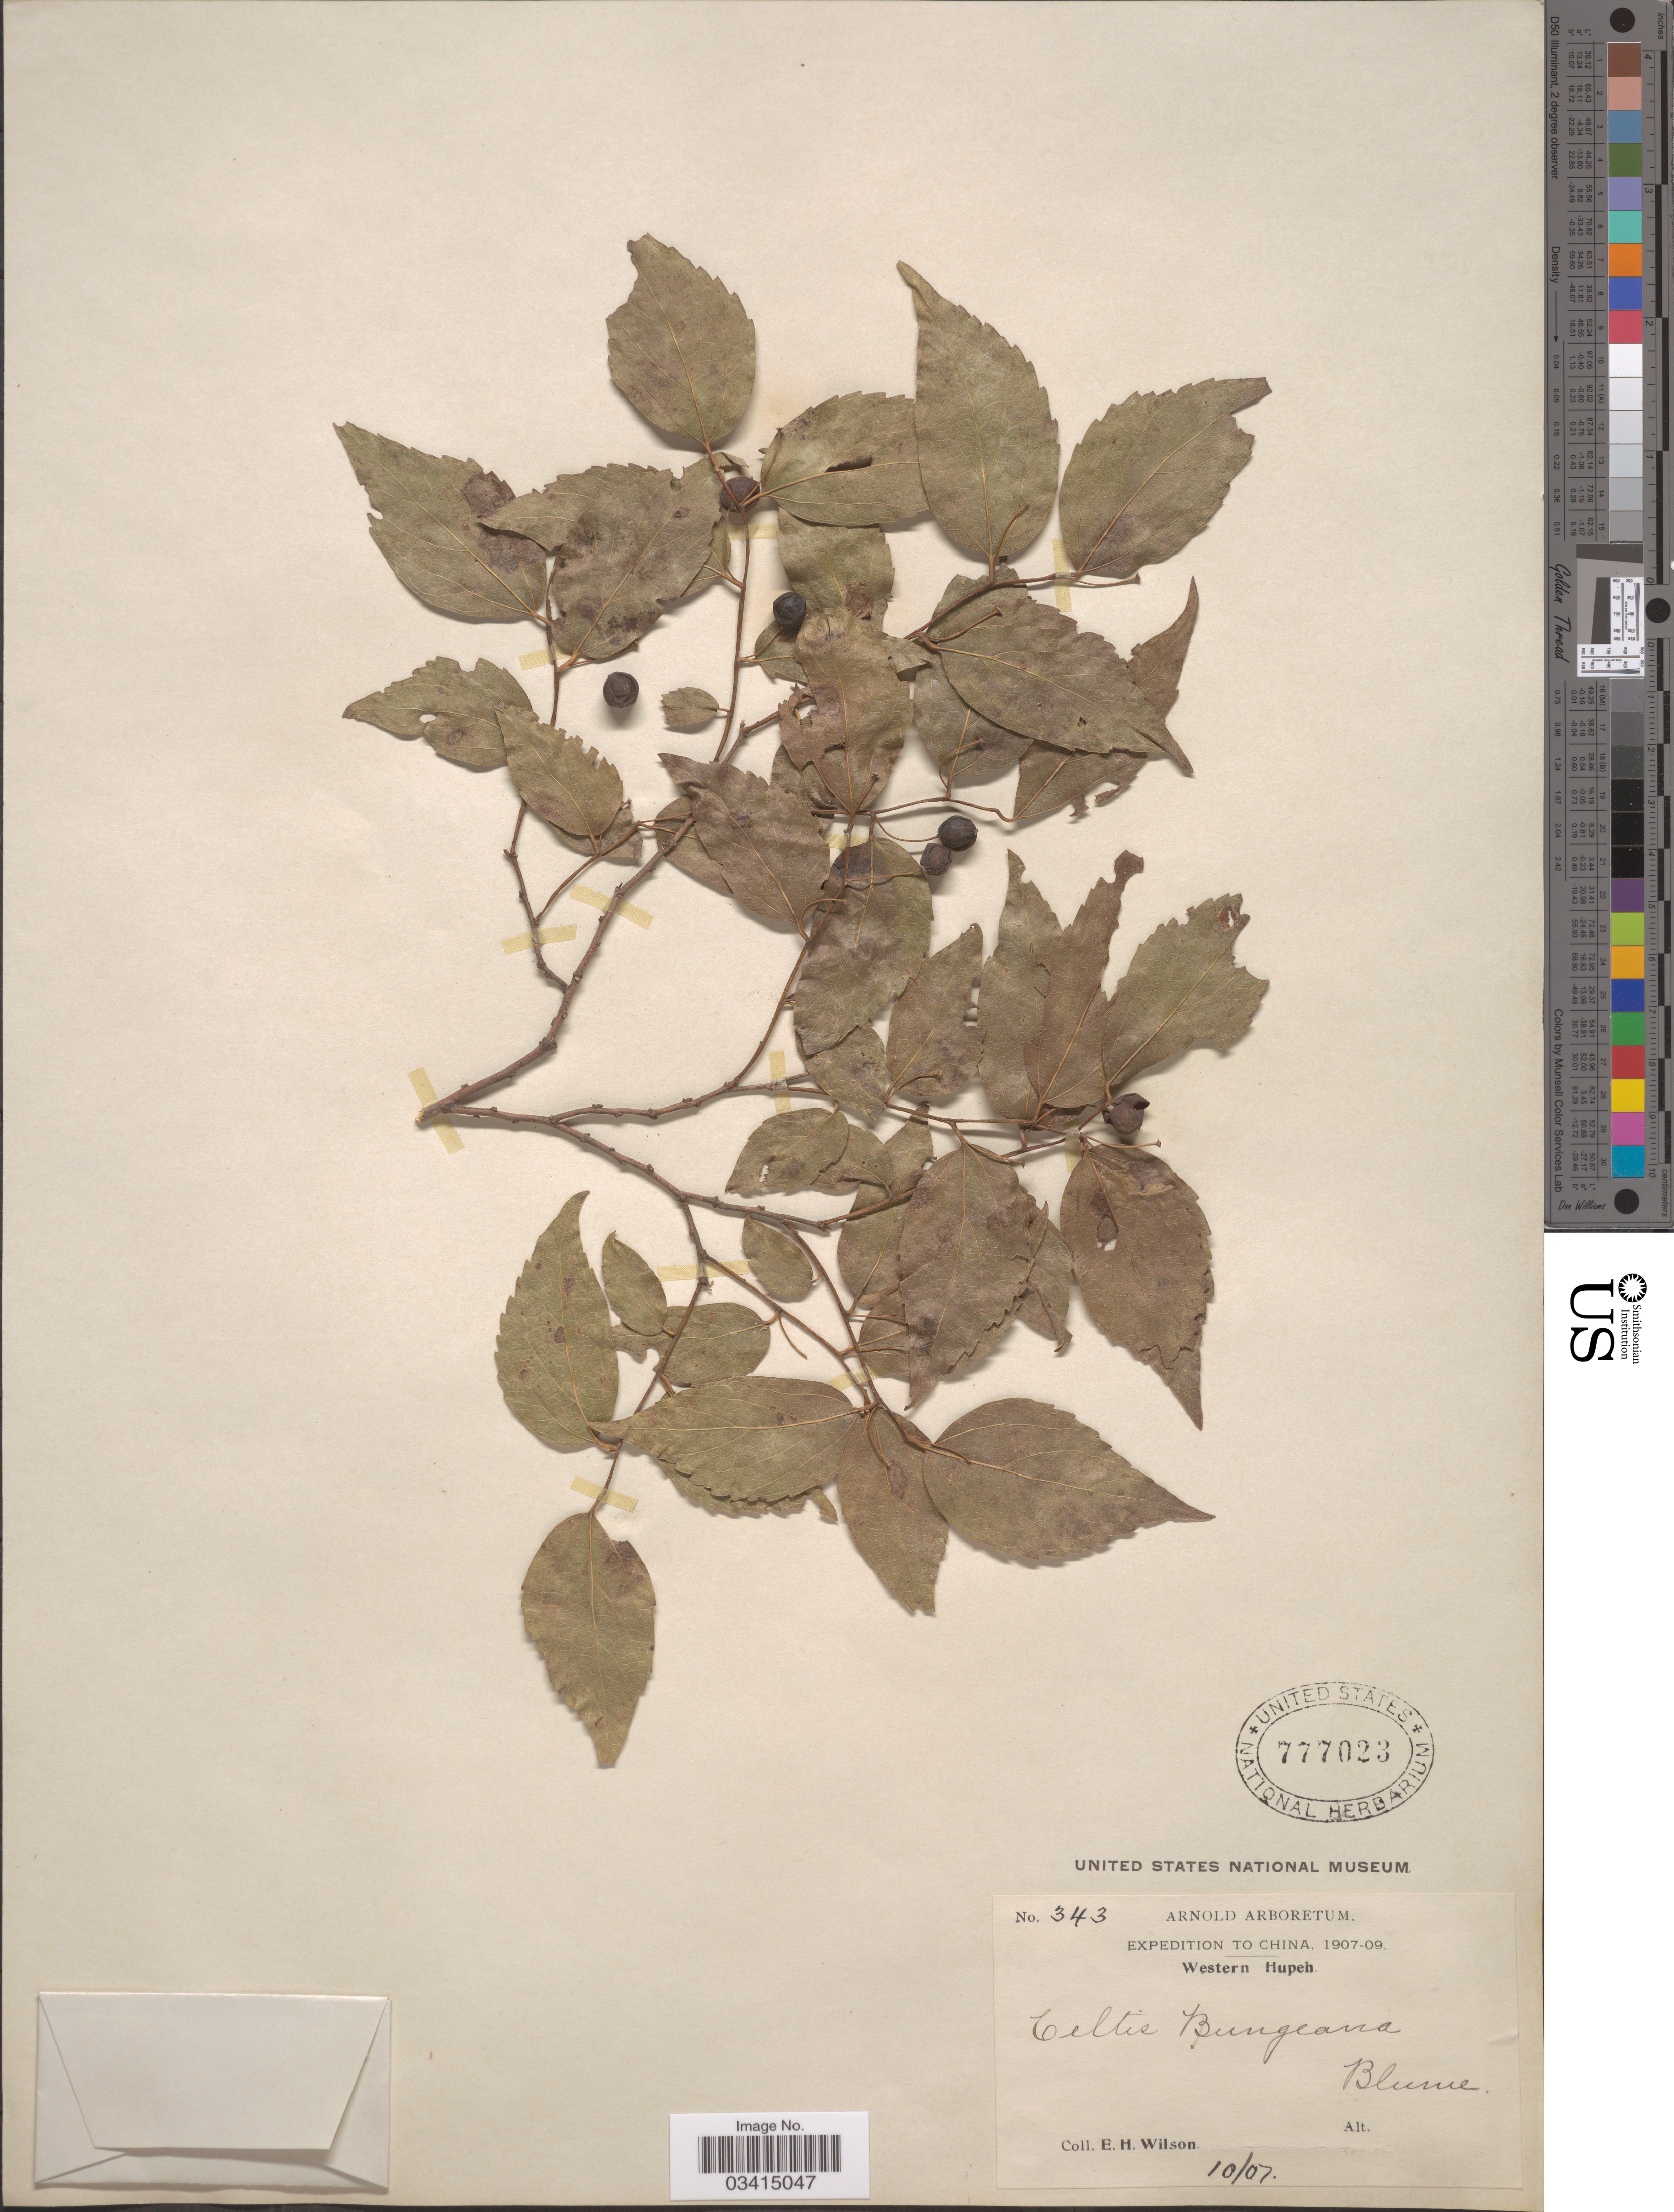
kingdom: Plantae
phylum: Tracheophyta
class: Magnoliopsida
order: Rosales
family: Cannabaceae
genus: Celtis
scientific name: Celtis bungeana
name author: Blume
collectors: E. Wilson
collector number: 343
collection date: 1907-10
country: China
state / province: Hubei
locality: Western Hupeh.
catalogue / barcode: US 777023